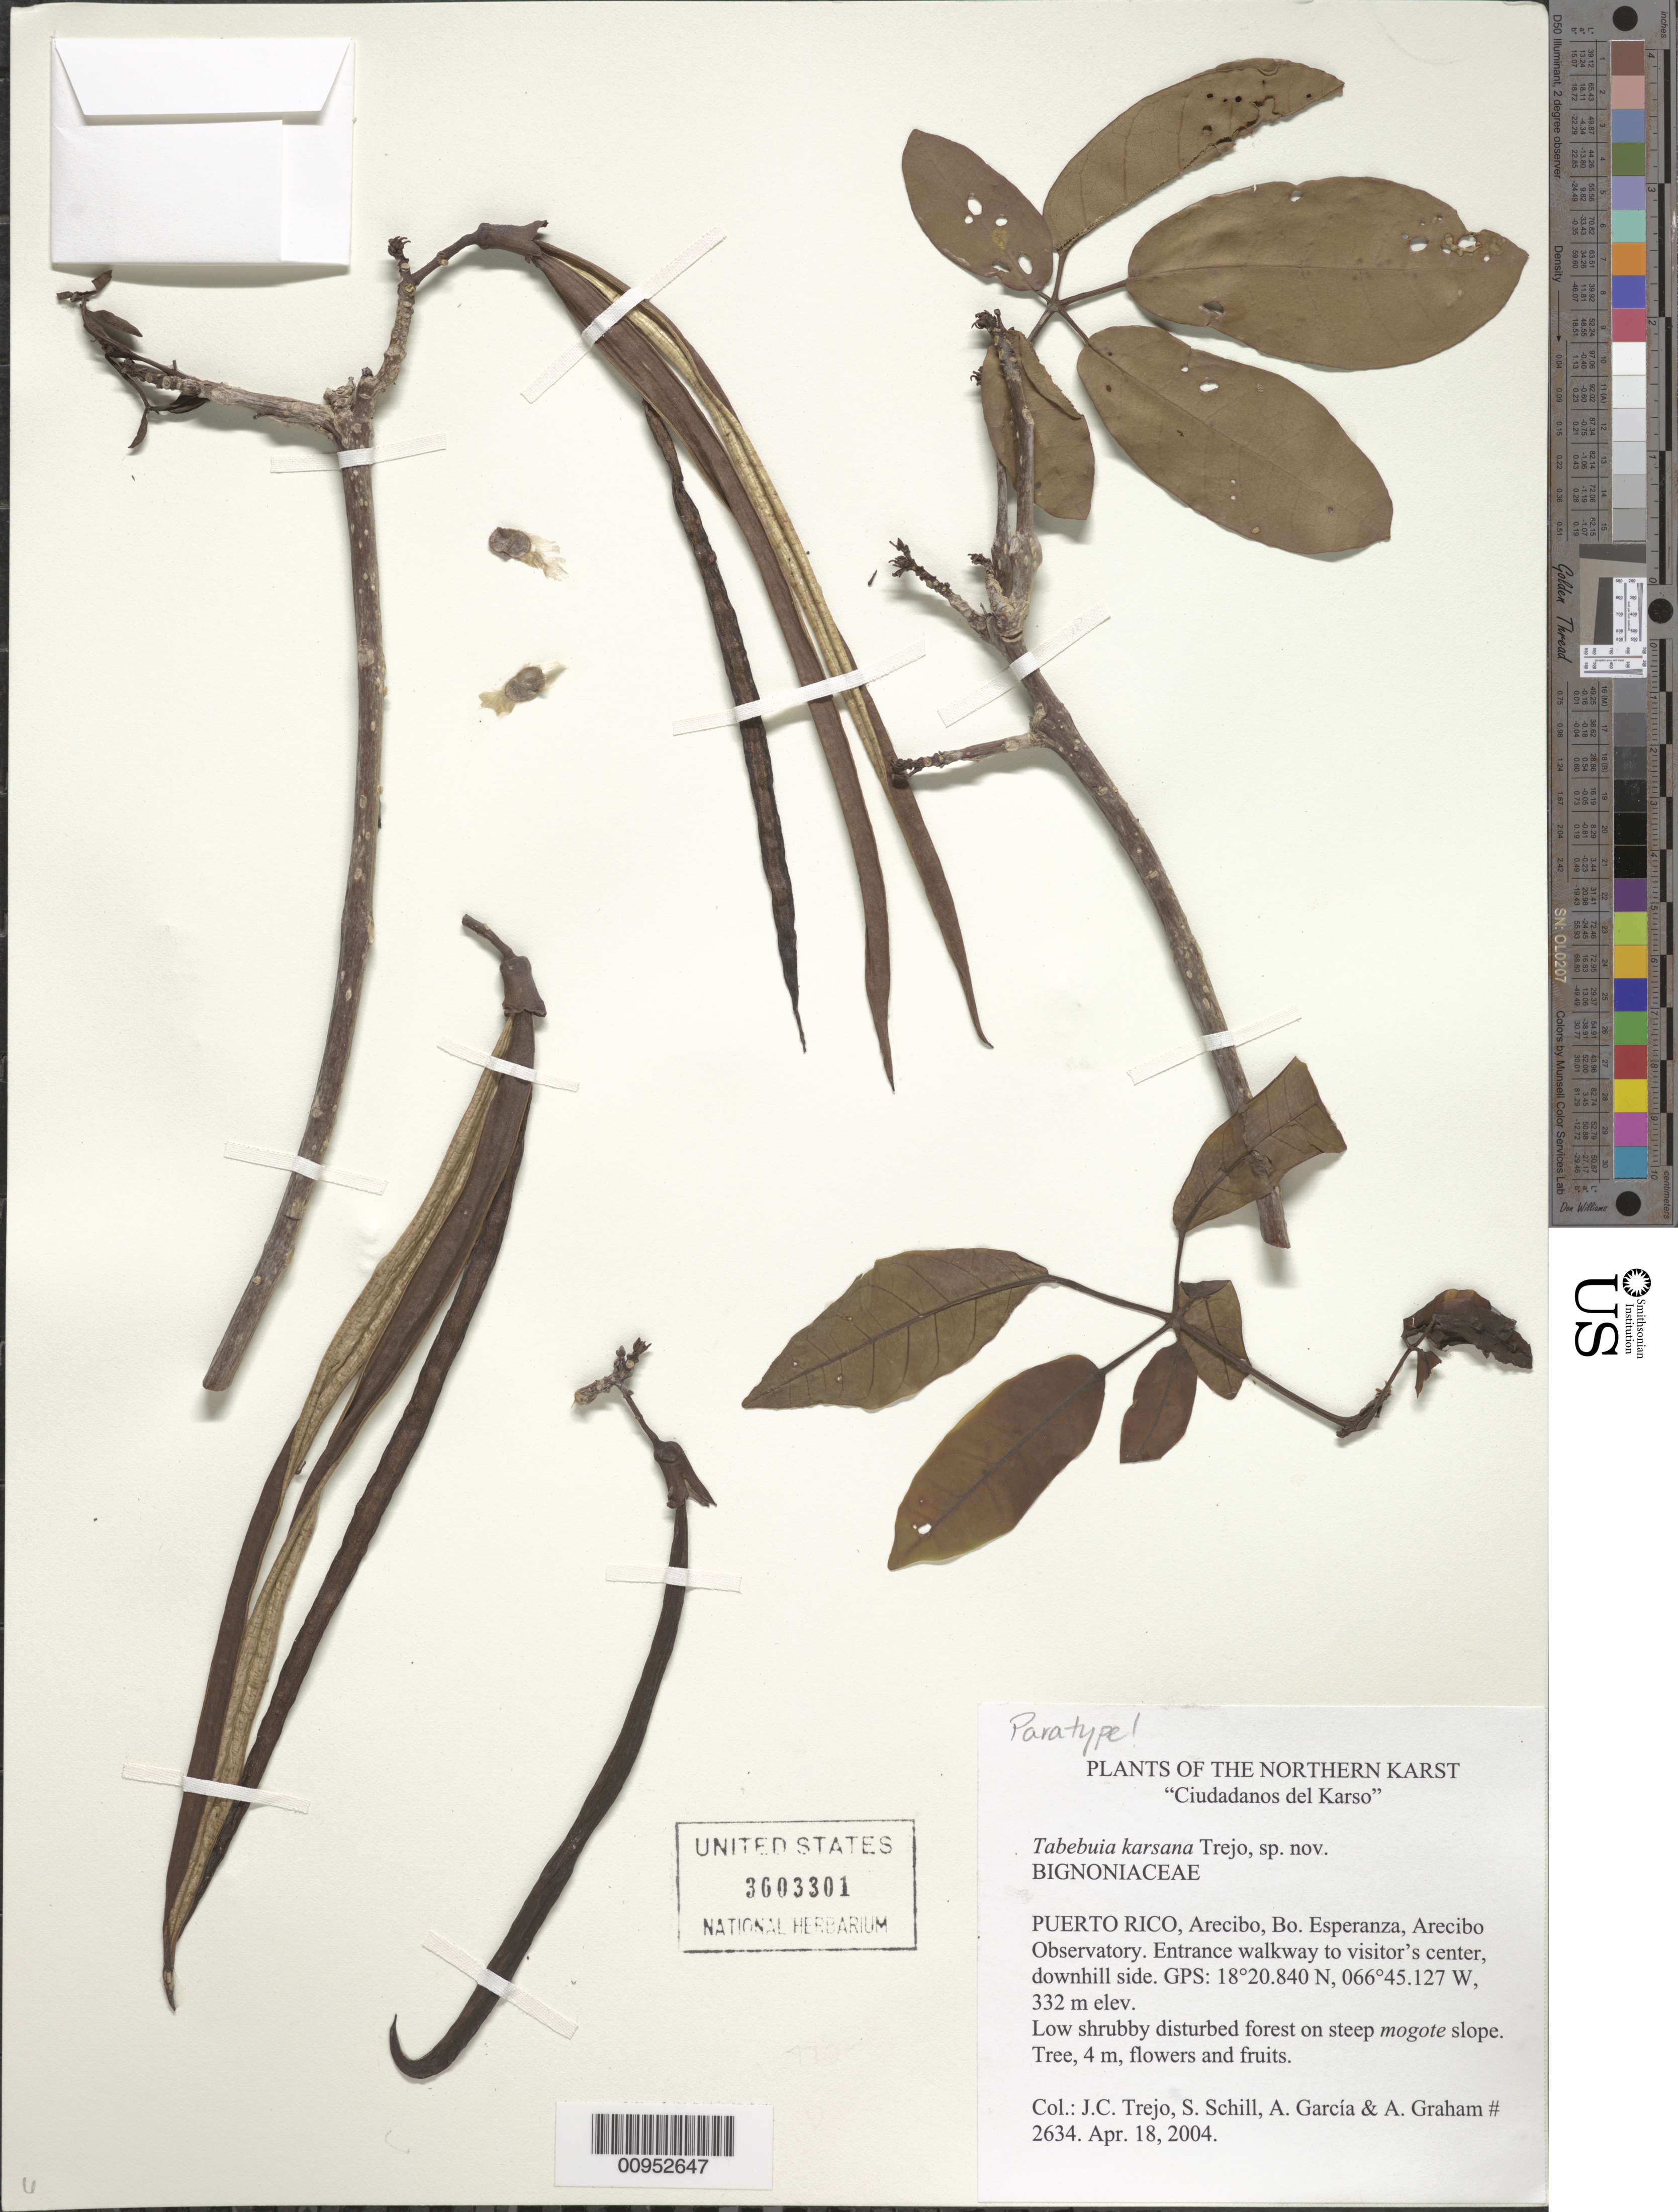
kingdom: Plantae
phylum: Tracheophyta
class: Magnoliopsida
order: Lamiales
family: Bignoniaceae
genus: Tabebuia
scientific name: Tabebuia karsoana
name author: Trejo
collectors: J. C. Trejo-Torres, S. Schill, A. García & A. Graham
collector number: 2634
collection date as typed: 18 Apr 2004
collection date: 2004-04-18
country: Puerto Rico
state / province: Arecibo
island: Puerto Rico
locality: Arecibo, Bo. Esperanza, Arecibo Observatory, entrance walkway to visitor's center, downhill side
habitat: Low shrubby disturbed forest on steep mogote slope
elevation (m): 332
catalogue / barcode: US 3603301